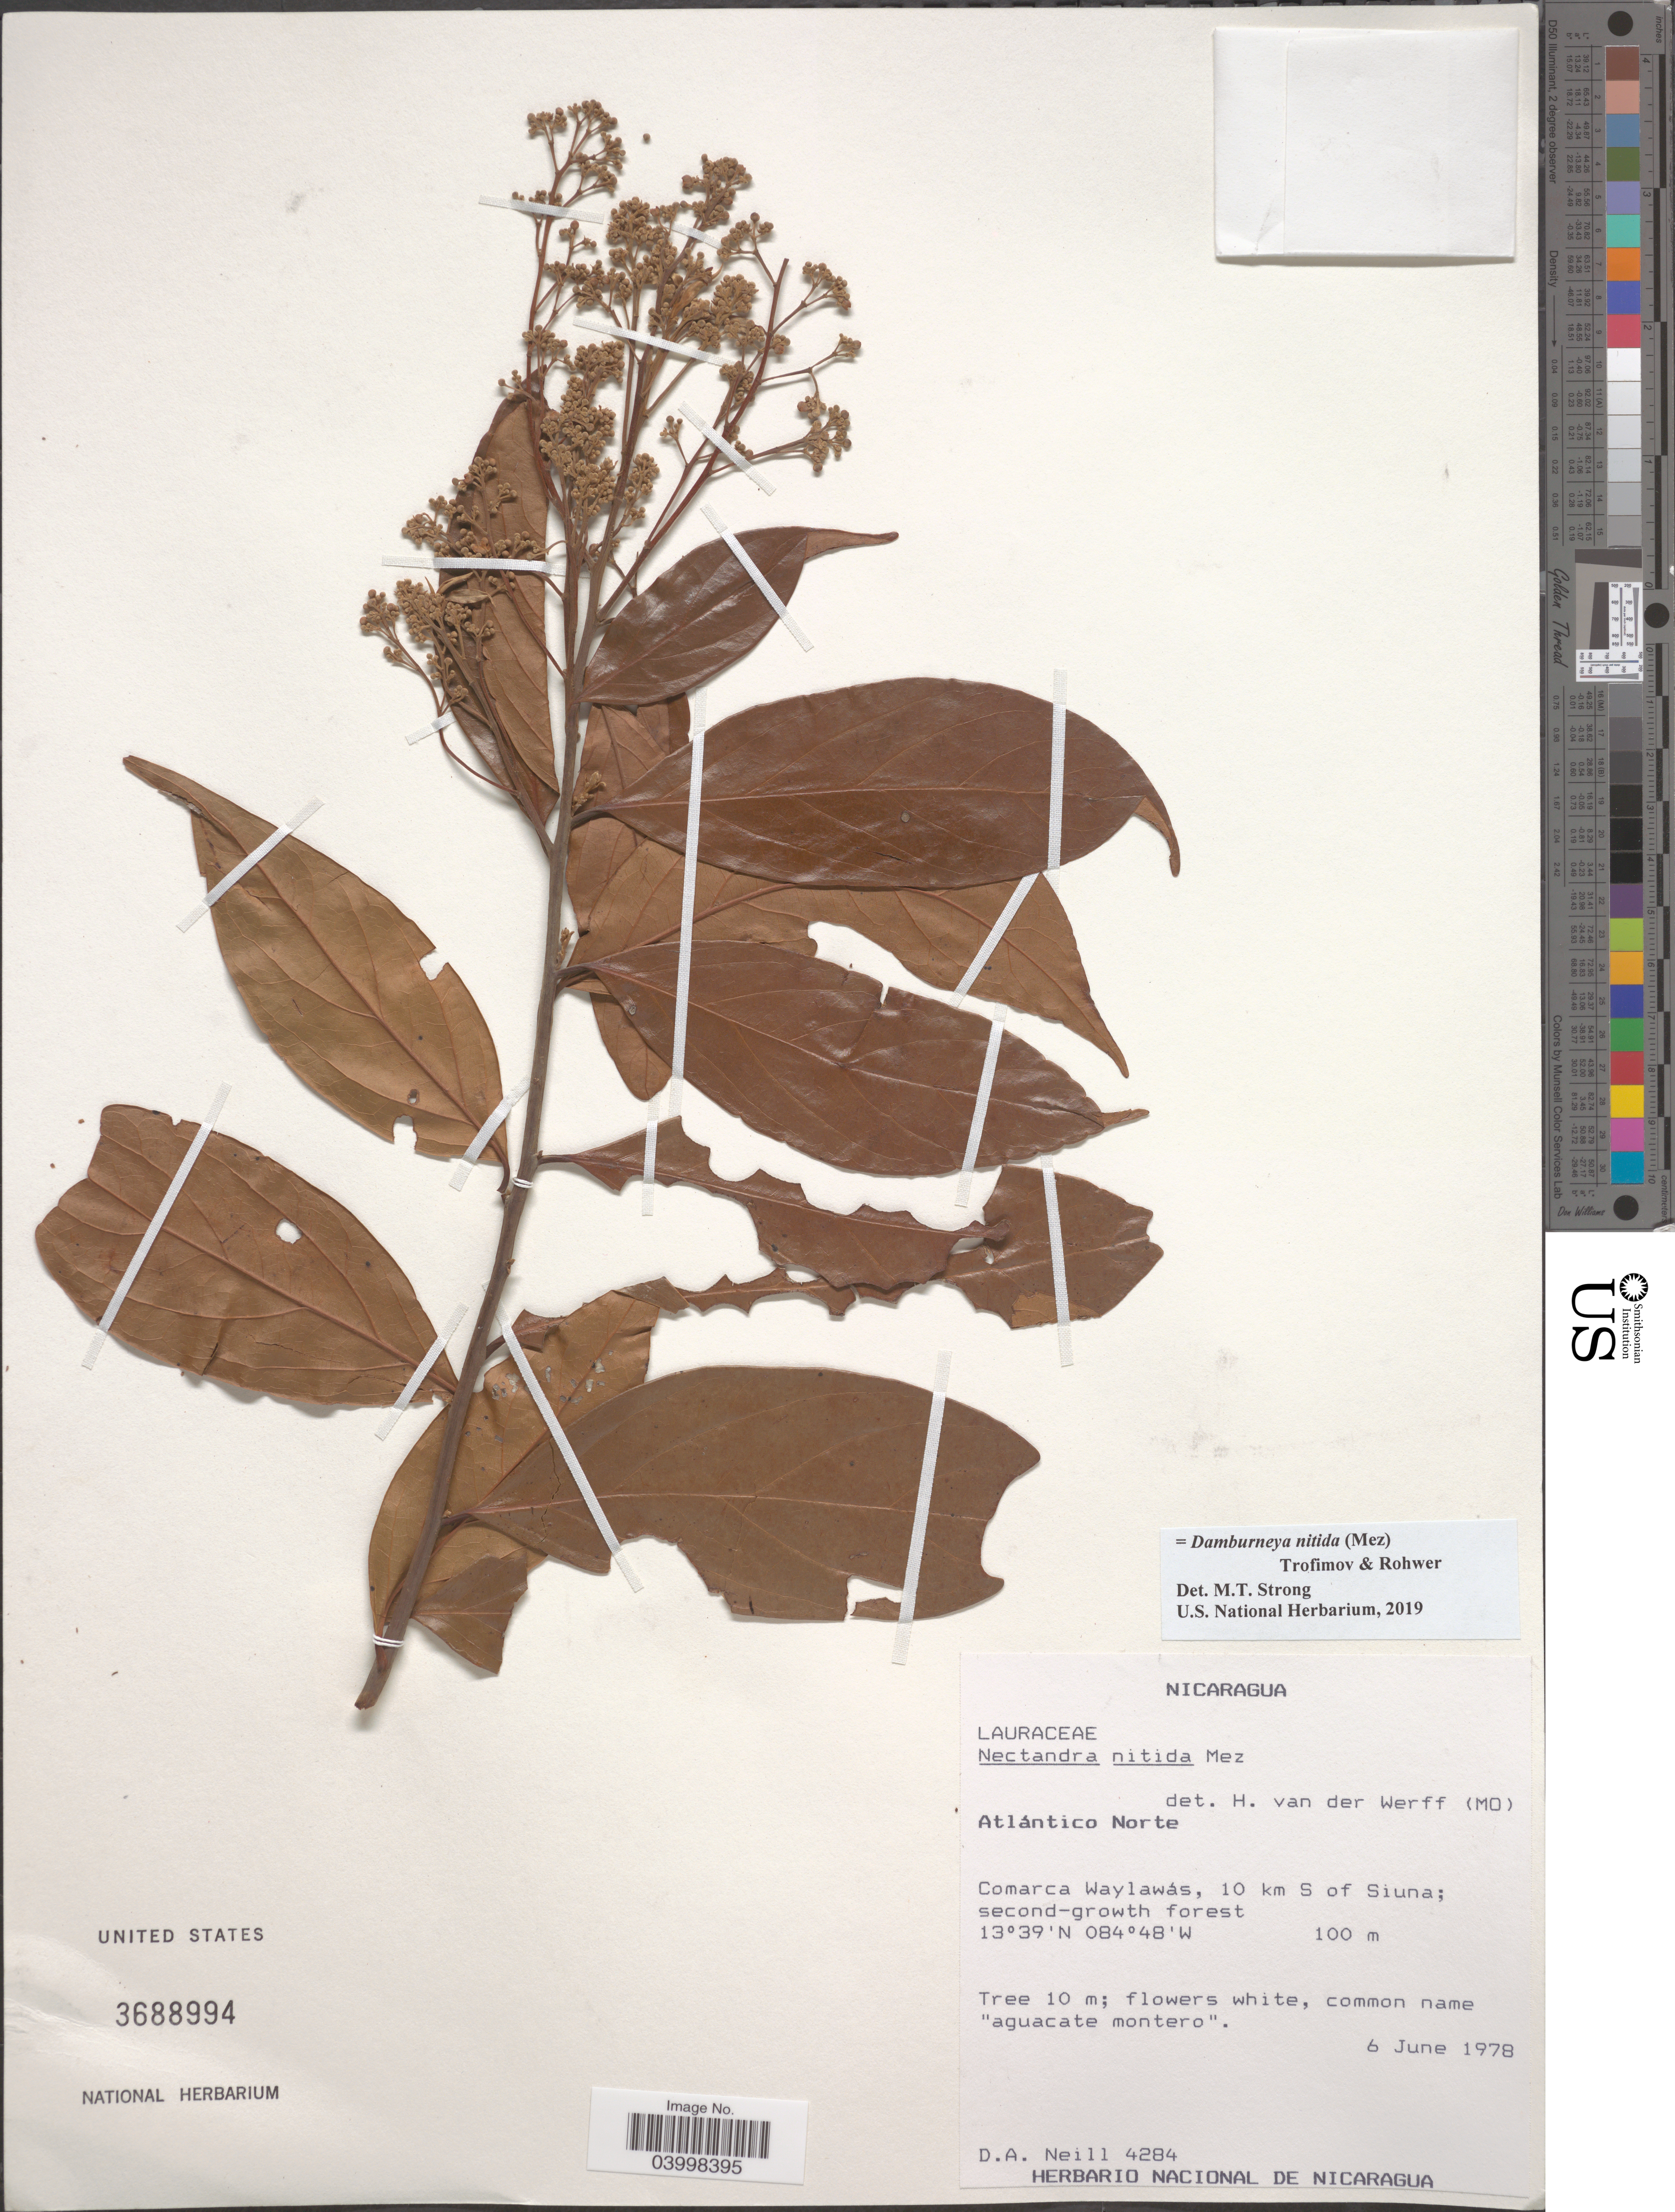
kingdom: Plantae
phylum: Tracheophyta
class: Magnoliopsida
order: Laurales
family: Lauraceae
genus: Damburneya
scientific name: Damburneya nitida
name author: (Mez) Trofimov & Rohwer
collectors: D. A. Neill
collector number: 4284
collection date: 1978-06-06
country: Nicaragua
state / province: Atlantico Norte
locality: Comarca Waylawás, 10 km S of Siuna.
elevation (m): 100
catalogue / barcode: US 3688994